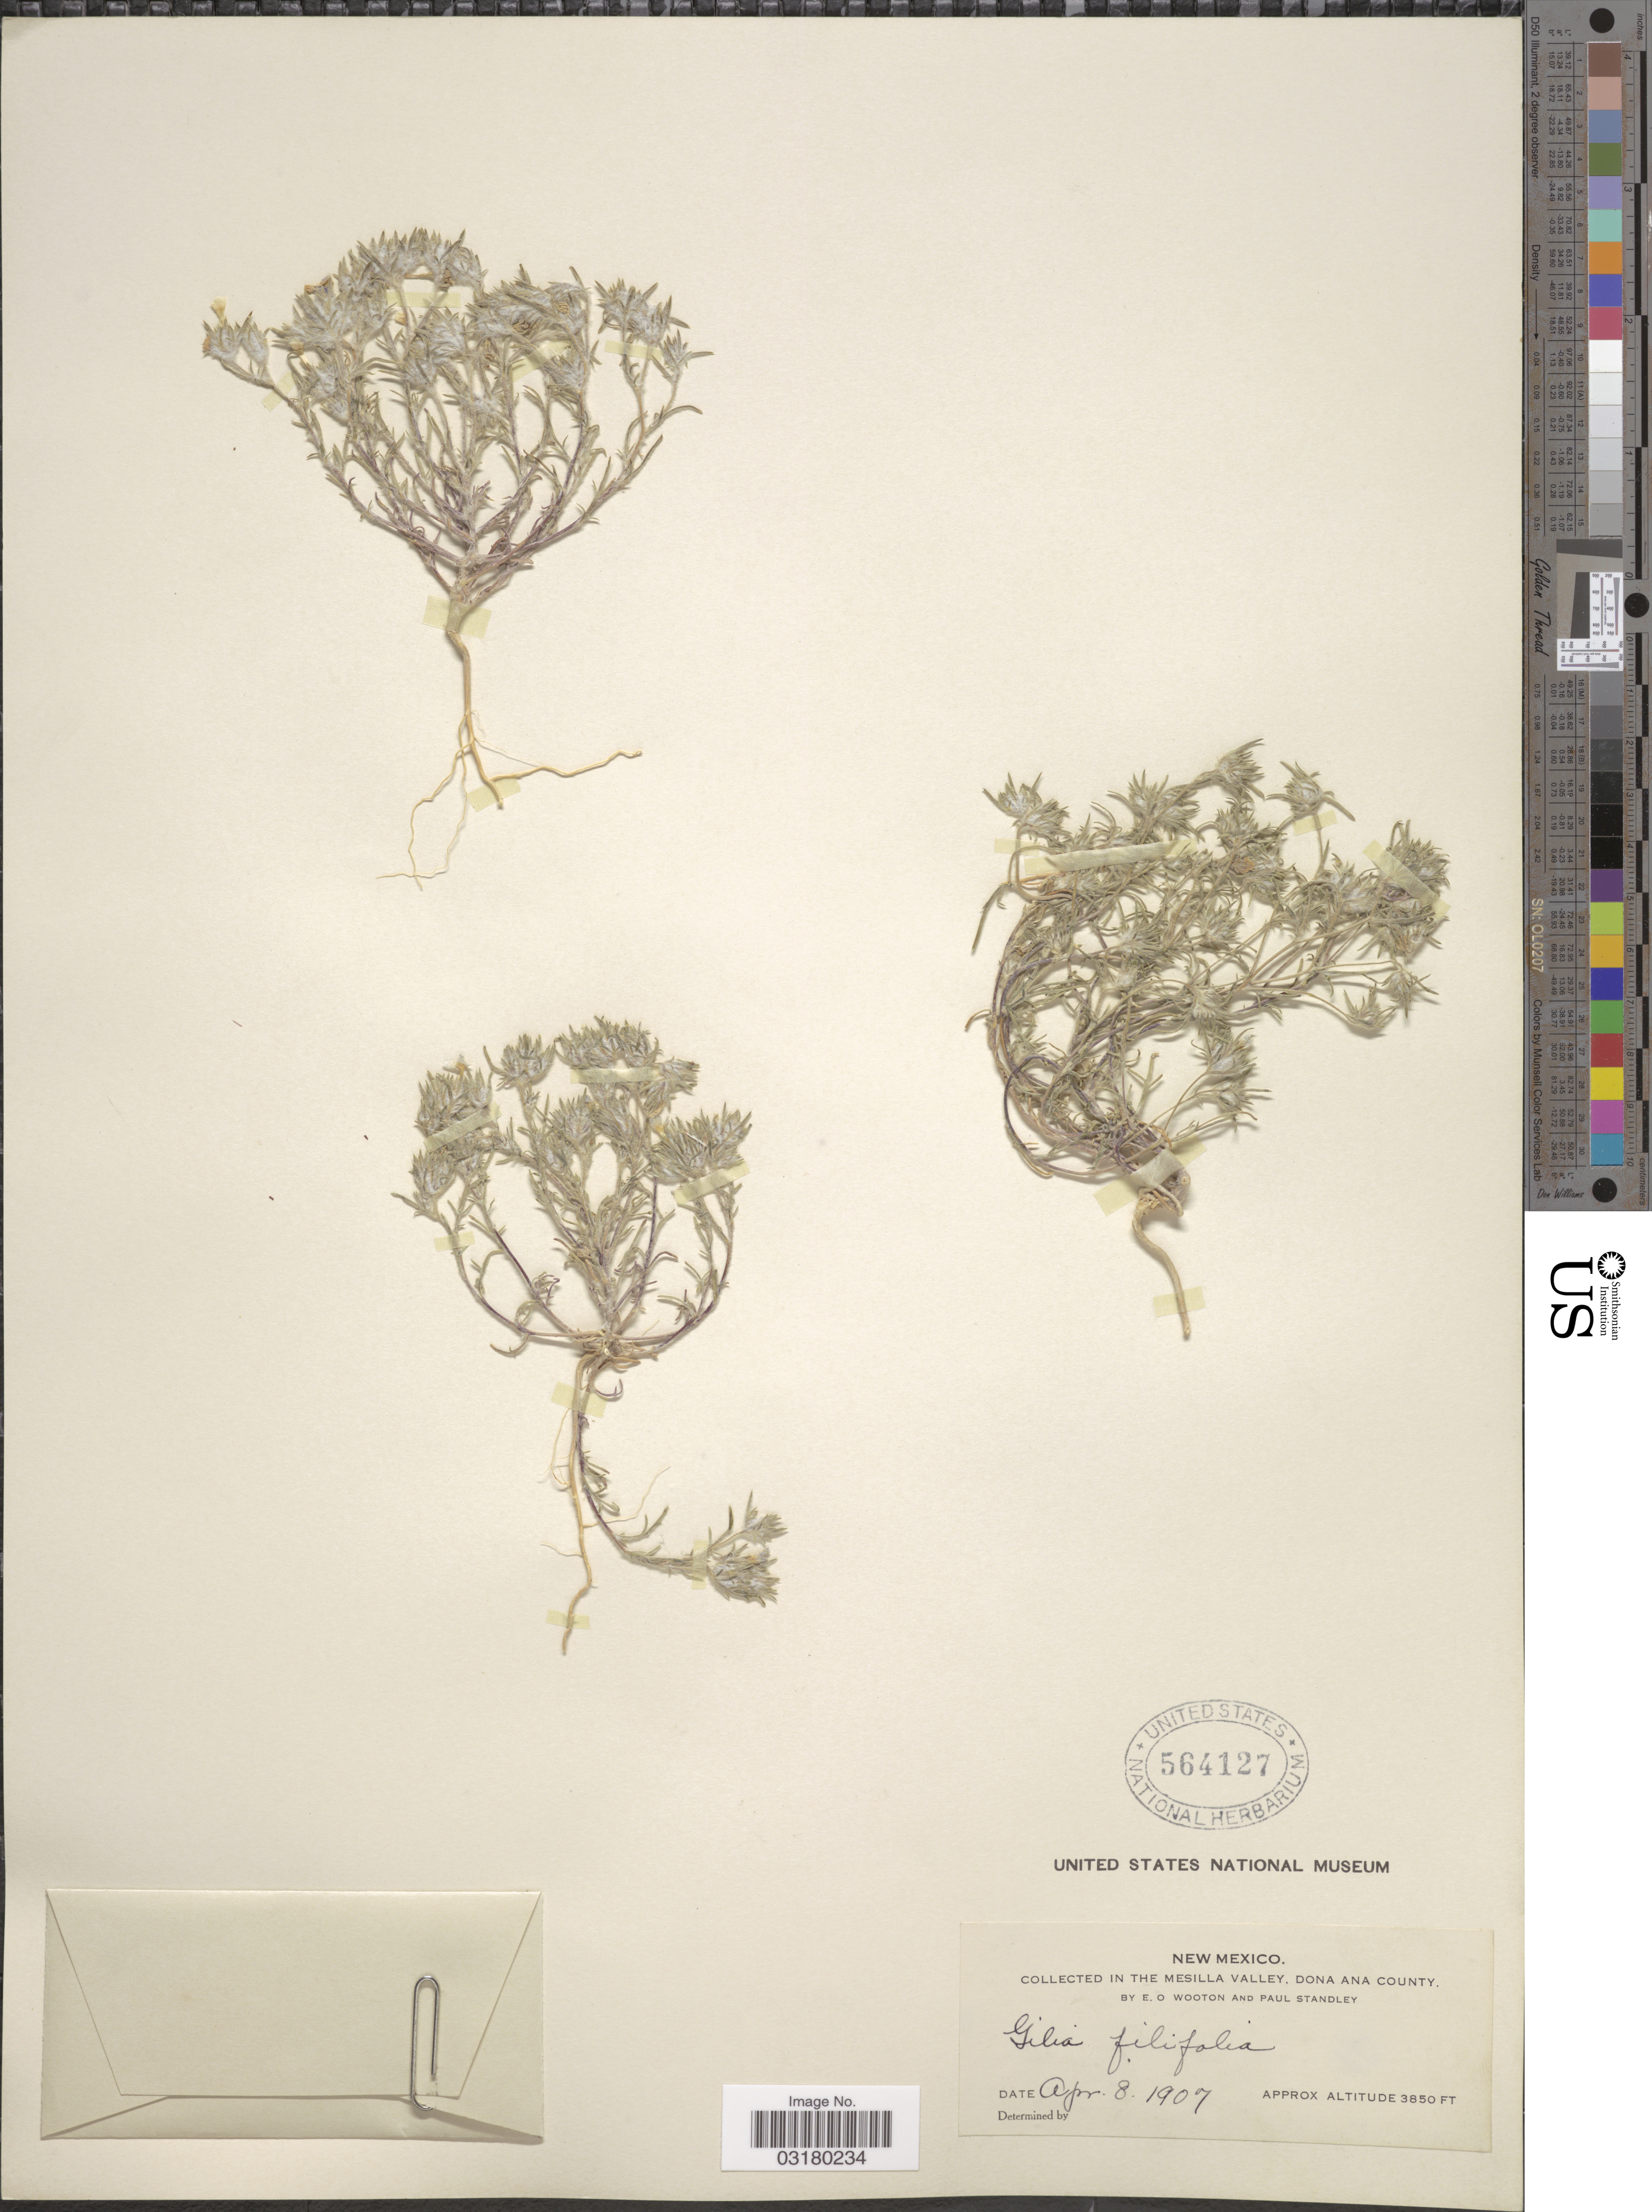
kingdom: Plantae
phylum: Tracheophyta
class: Magnoliopsida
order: Ericales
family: Polemoniaceae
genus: Eriastrum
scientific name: Eriastrum filifolium (Nutt.) Wooton & Standl.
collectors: E. O. Wooton & P. C. Standley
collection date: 1907-04-08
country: United States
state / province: New Mexico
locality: In the Mesilla Valley, Dona Ana County.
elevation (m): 1173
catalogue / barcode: US 564127